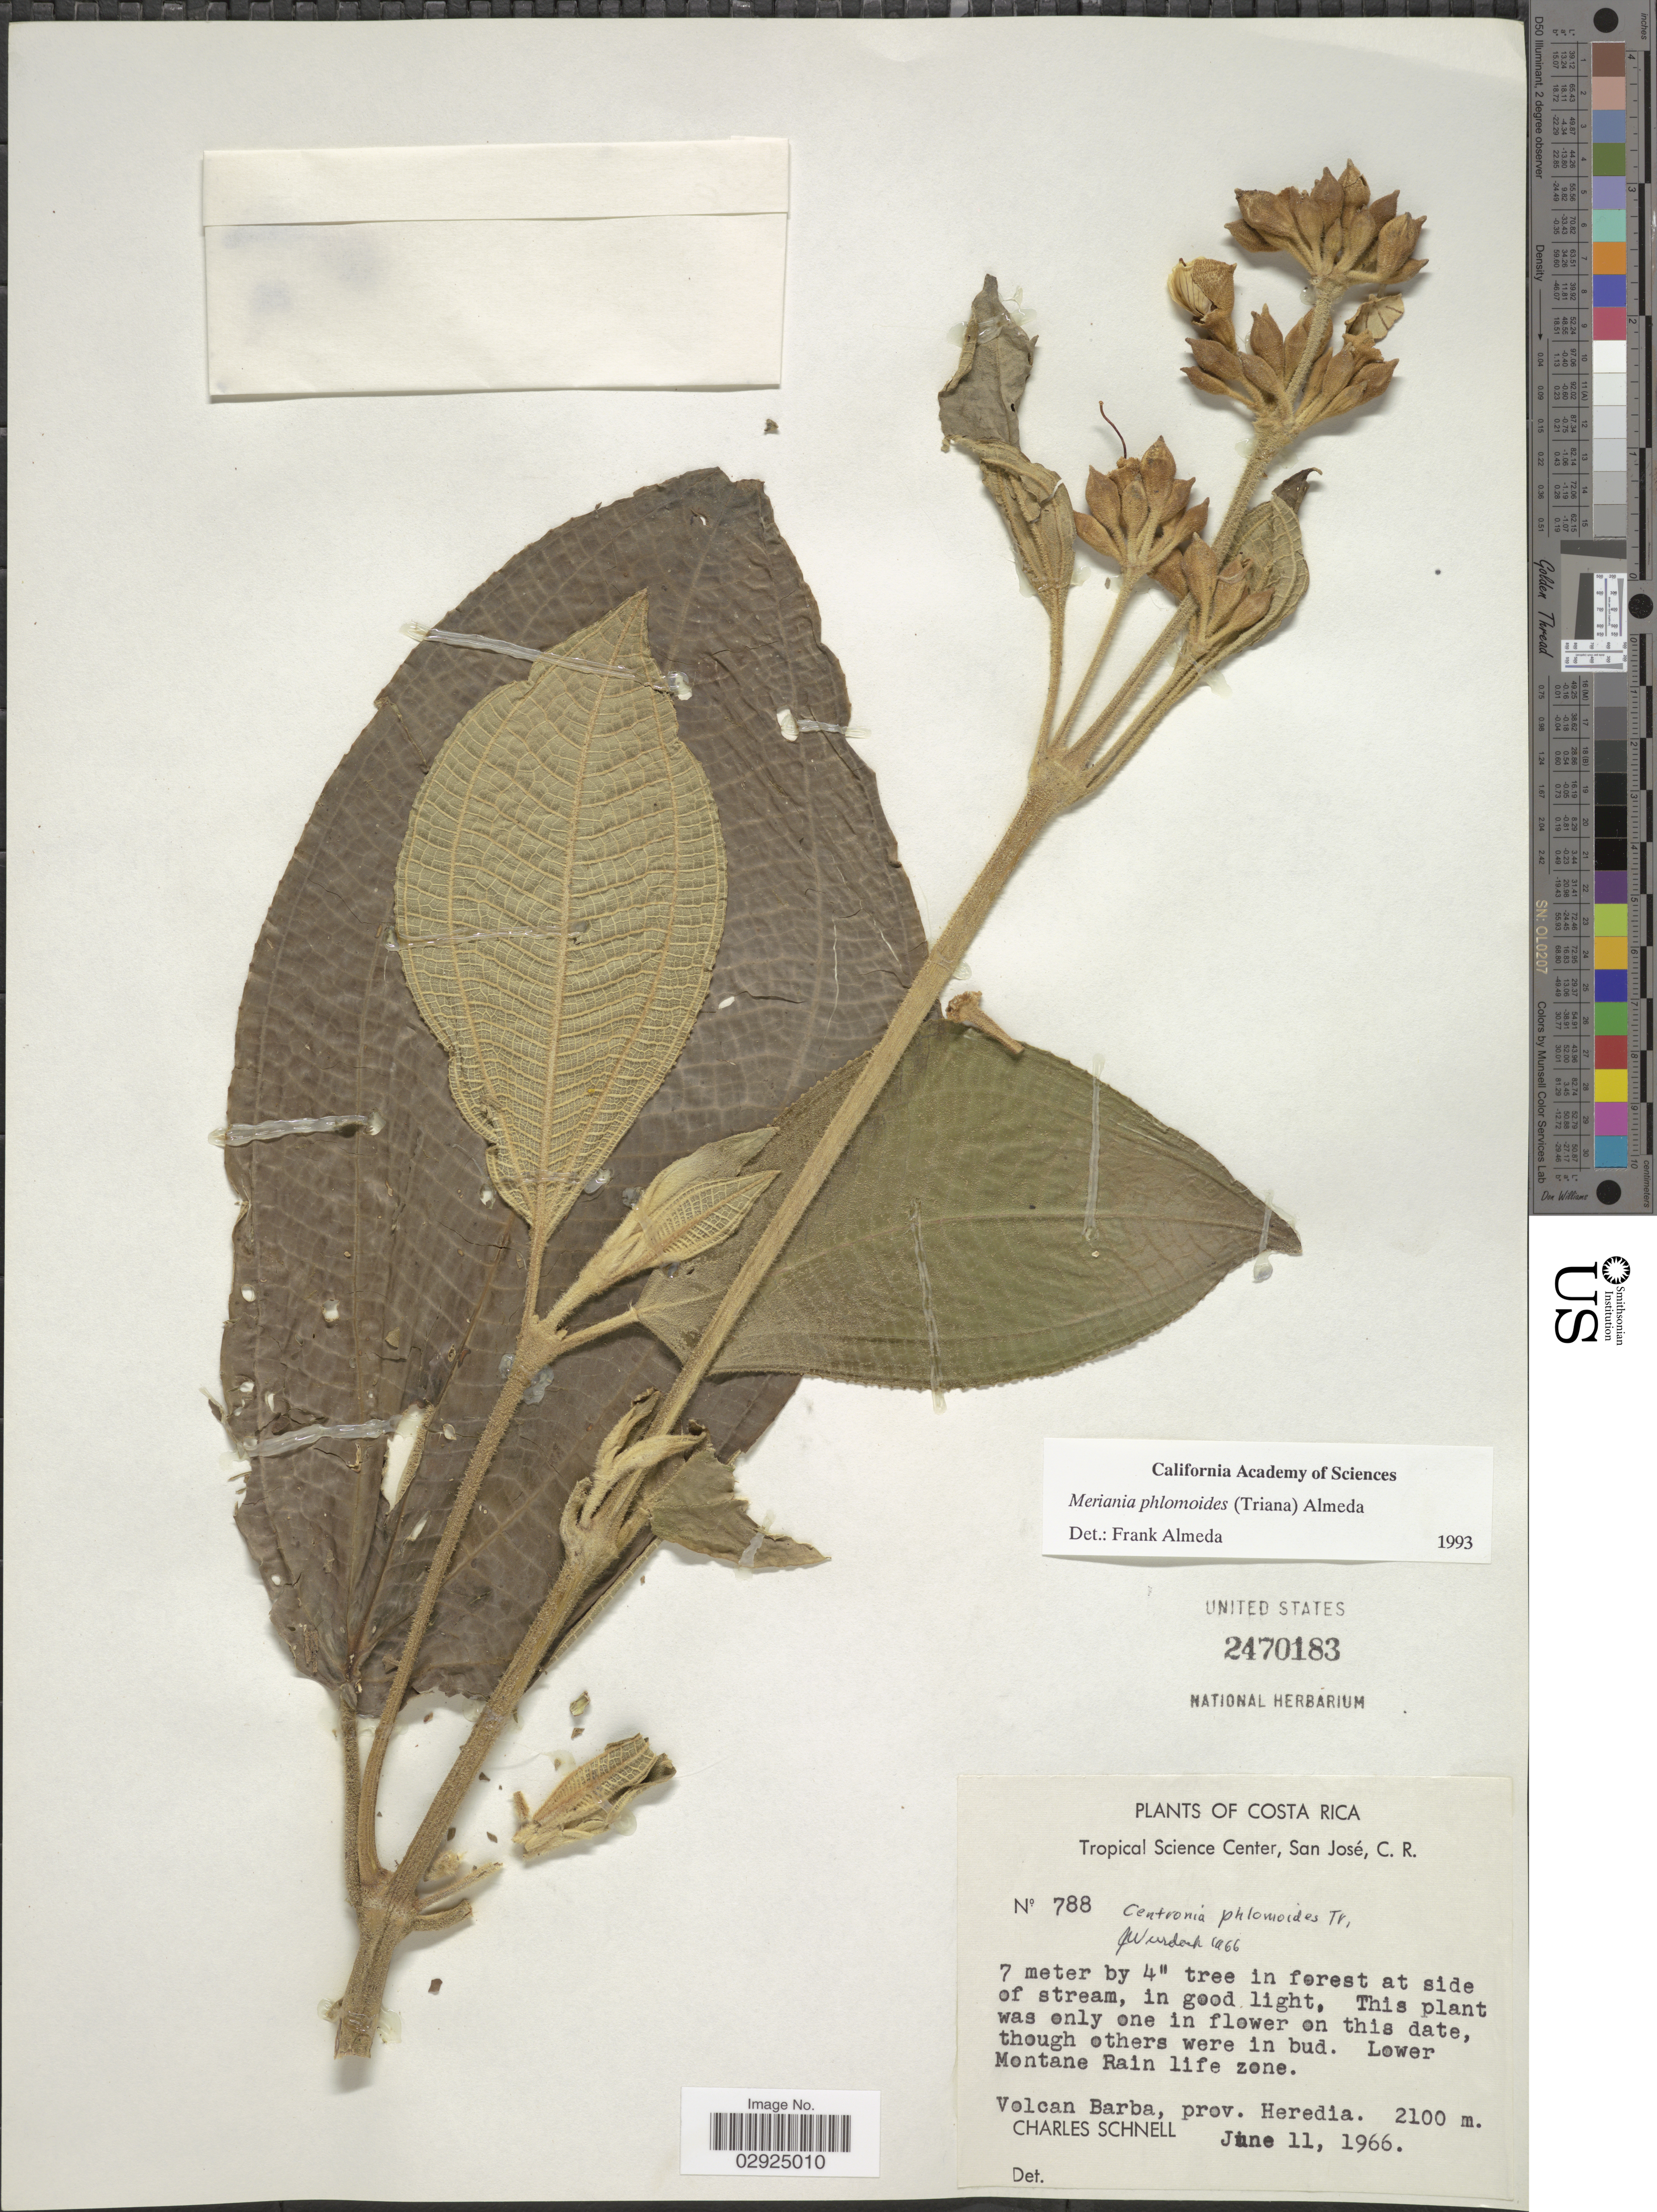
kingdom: Plantae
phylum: Tracheophyta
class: Magnoliopsida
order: Myrtales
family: Melastomataceae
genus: Meriania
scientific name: Meriania phlomoides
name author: (Triana) Almeda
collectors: C. Schnell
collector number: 788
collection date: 1966-06-11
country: Costa Rica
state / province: Heredia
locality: Volcan Barba, prov. Heredia, Lower Montane Rain Life Zone.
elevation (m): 2100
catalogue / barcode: US 2470183